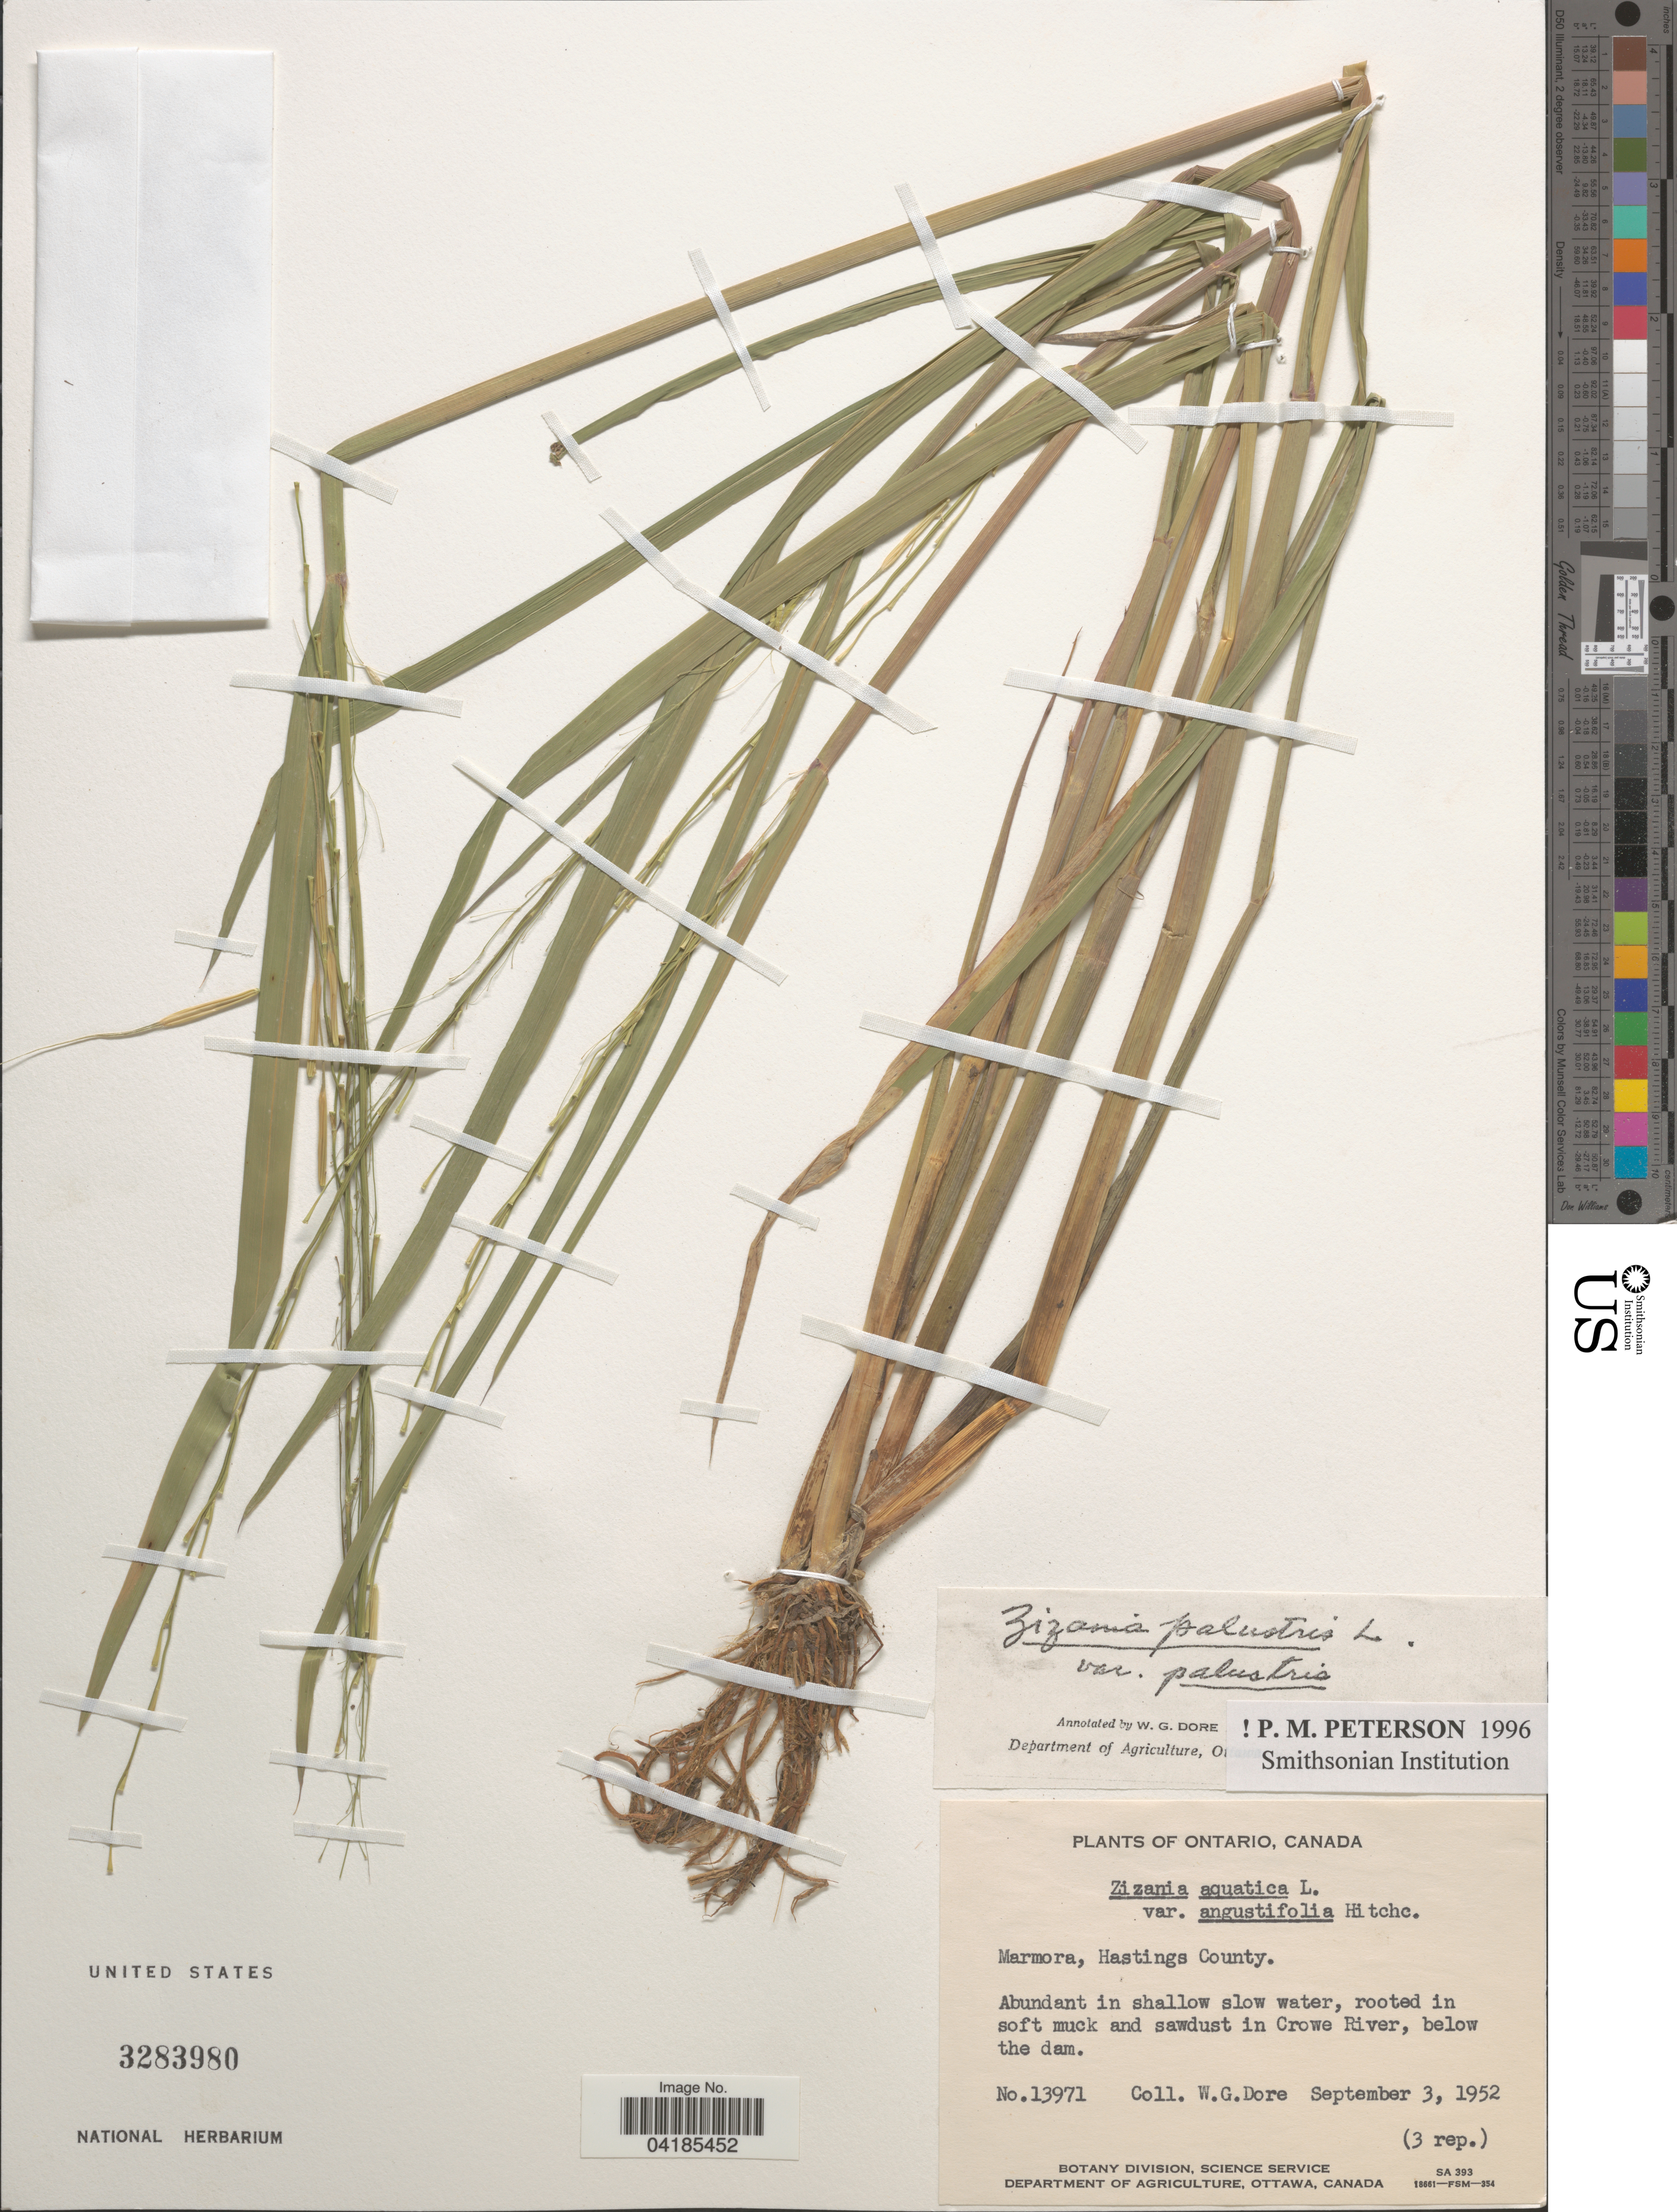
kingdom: Plantae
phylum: Tracheophyta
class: Liliopsida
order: Poales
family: Poaceae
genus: Zizania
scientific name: Zizania palustris var. palustris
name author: L.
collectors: W. Dore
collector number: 13971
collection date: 1952-09-03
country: Canada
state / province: Ontario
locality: Marmora, Hastings County. Rooted in soft muck and sawdust in Crowe River, below the dam.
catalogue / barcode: US 3283980